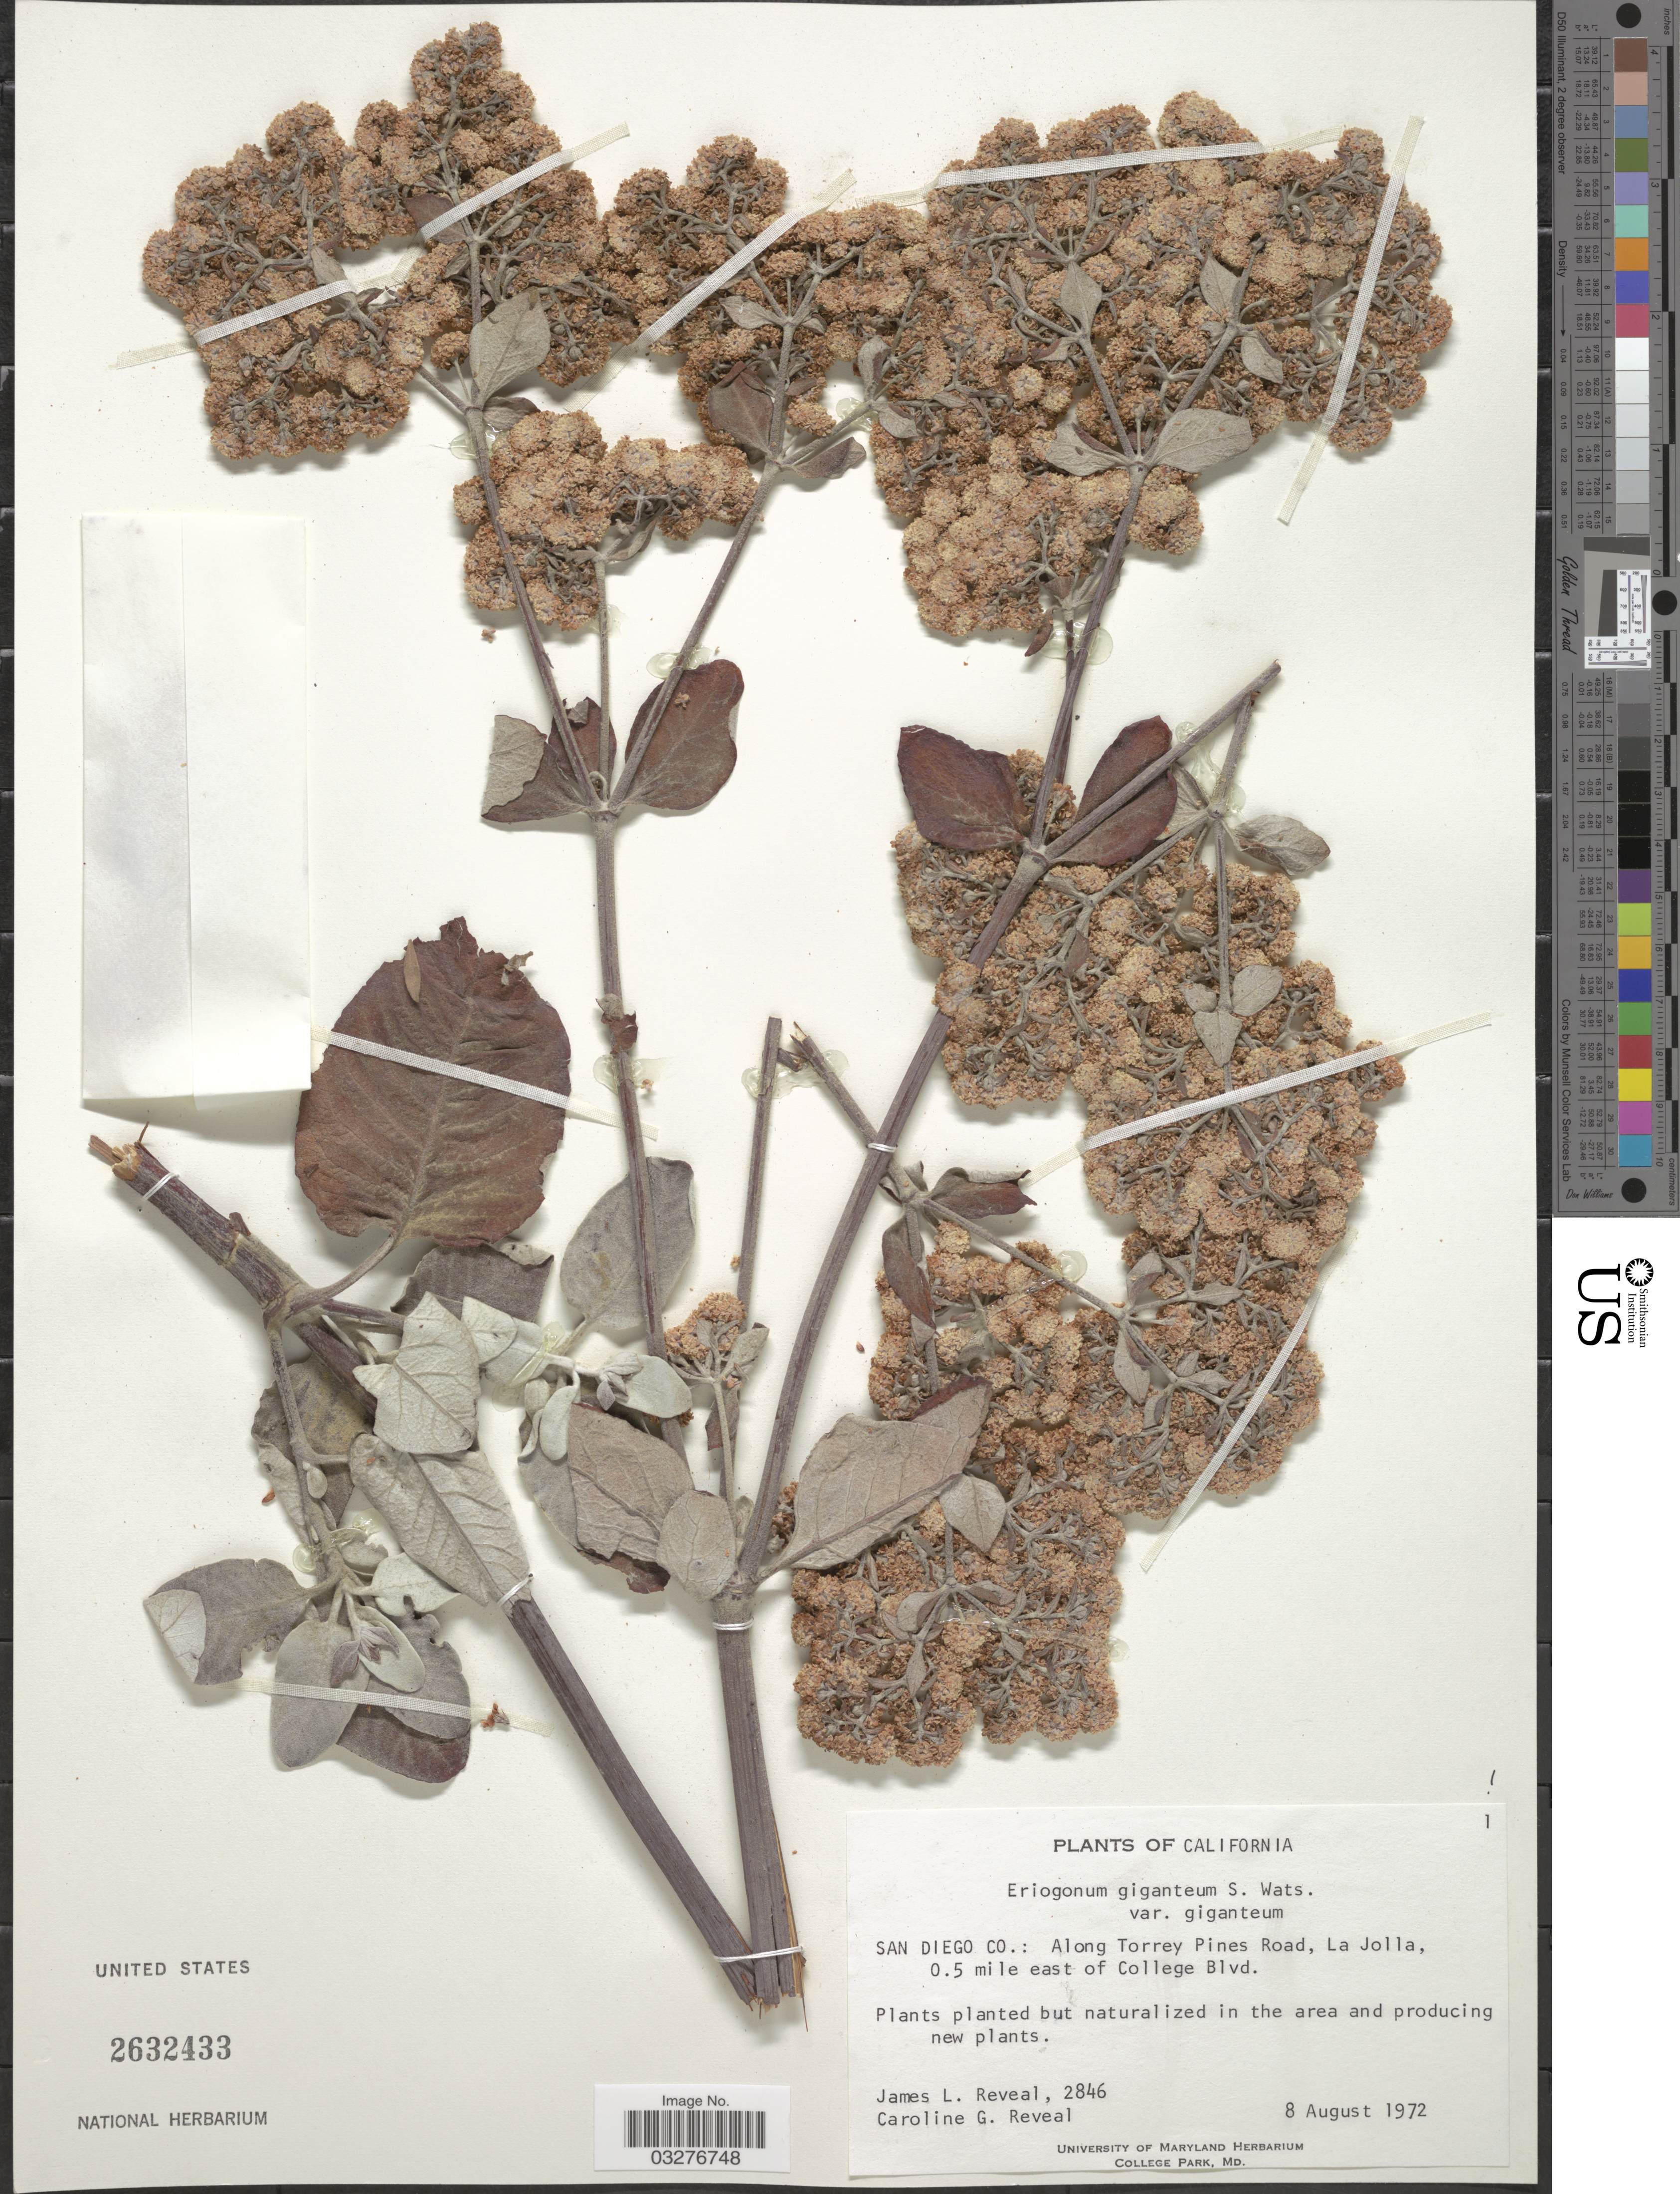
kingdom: Plantae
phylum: Tracheophyta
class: Magnoliopsida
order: Caryophyllales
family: Polygonaceae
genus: Eriogonum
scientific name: Eriogonum giganteum var. giganteum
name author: S. Watson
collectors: J. L. Reveal & C. G. Reveal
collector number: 2846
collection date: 1972-08-08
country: United States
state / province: California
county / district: San Diego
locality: San Diego Co.: Along Torrey Pines Road, La Jolla, 0.5 mile east of College Blvd.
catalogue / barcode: US 2632433